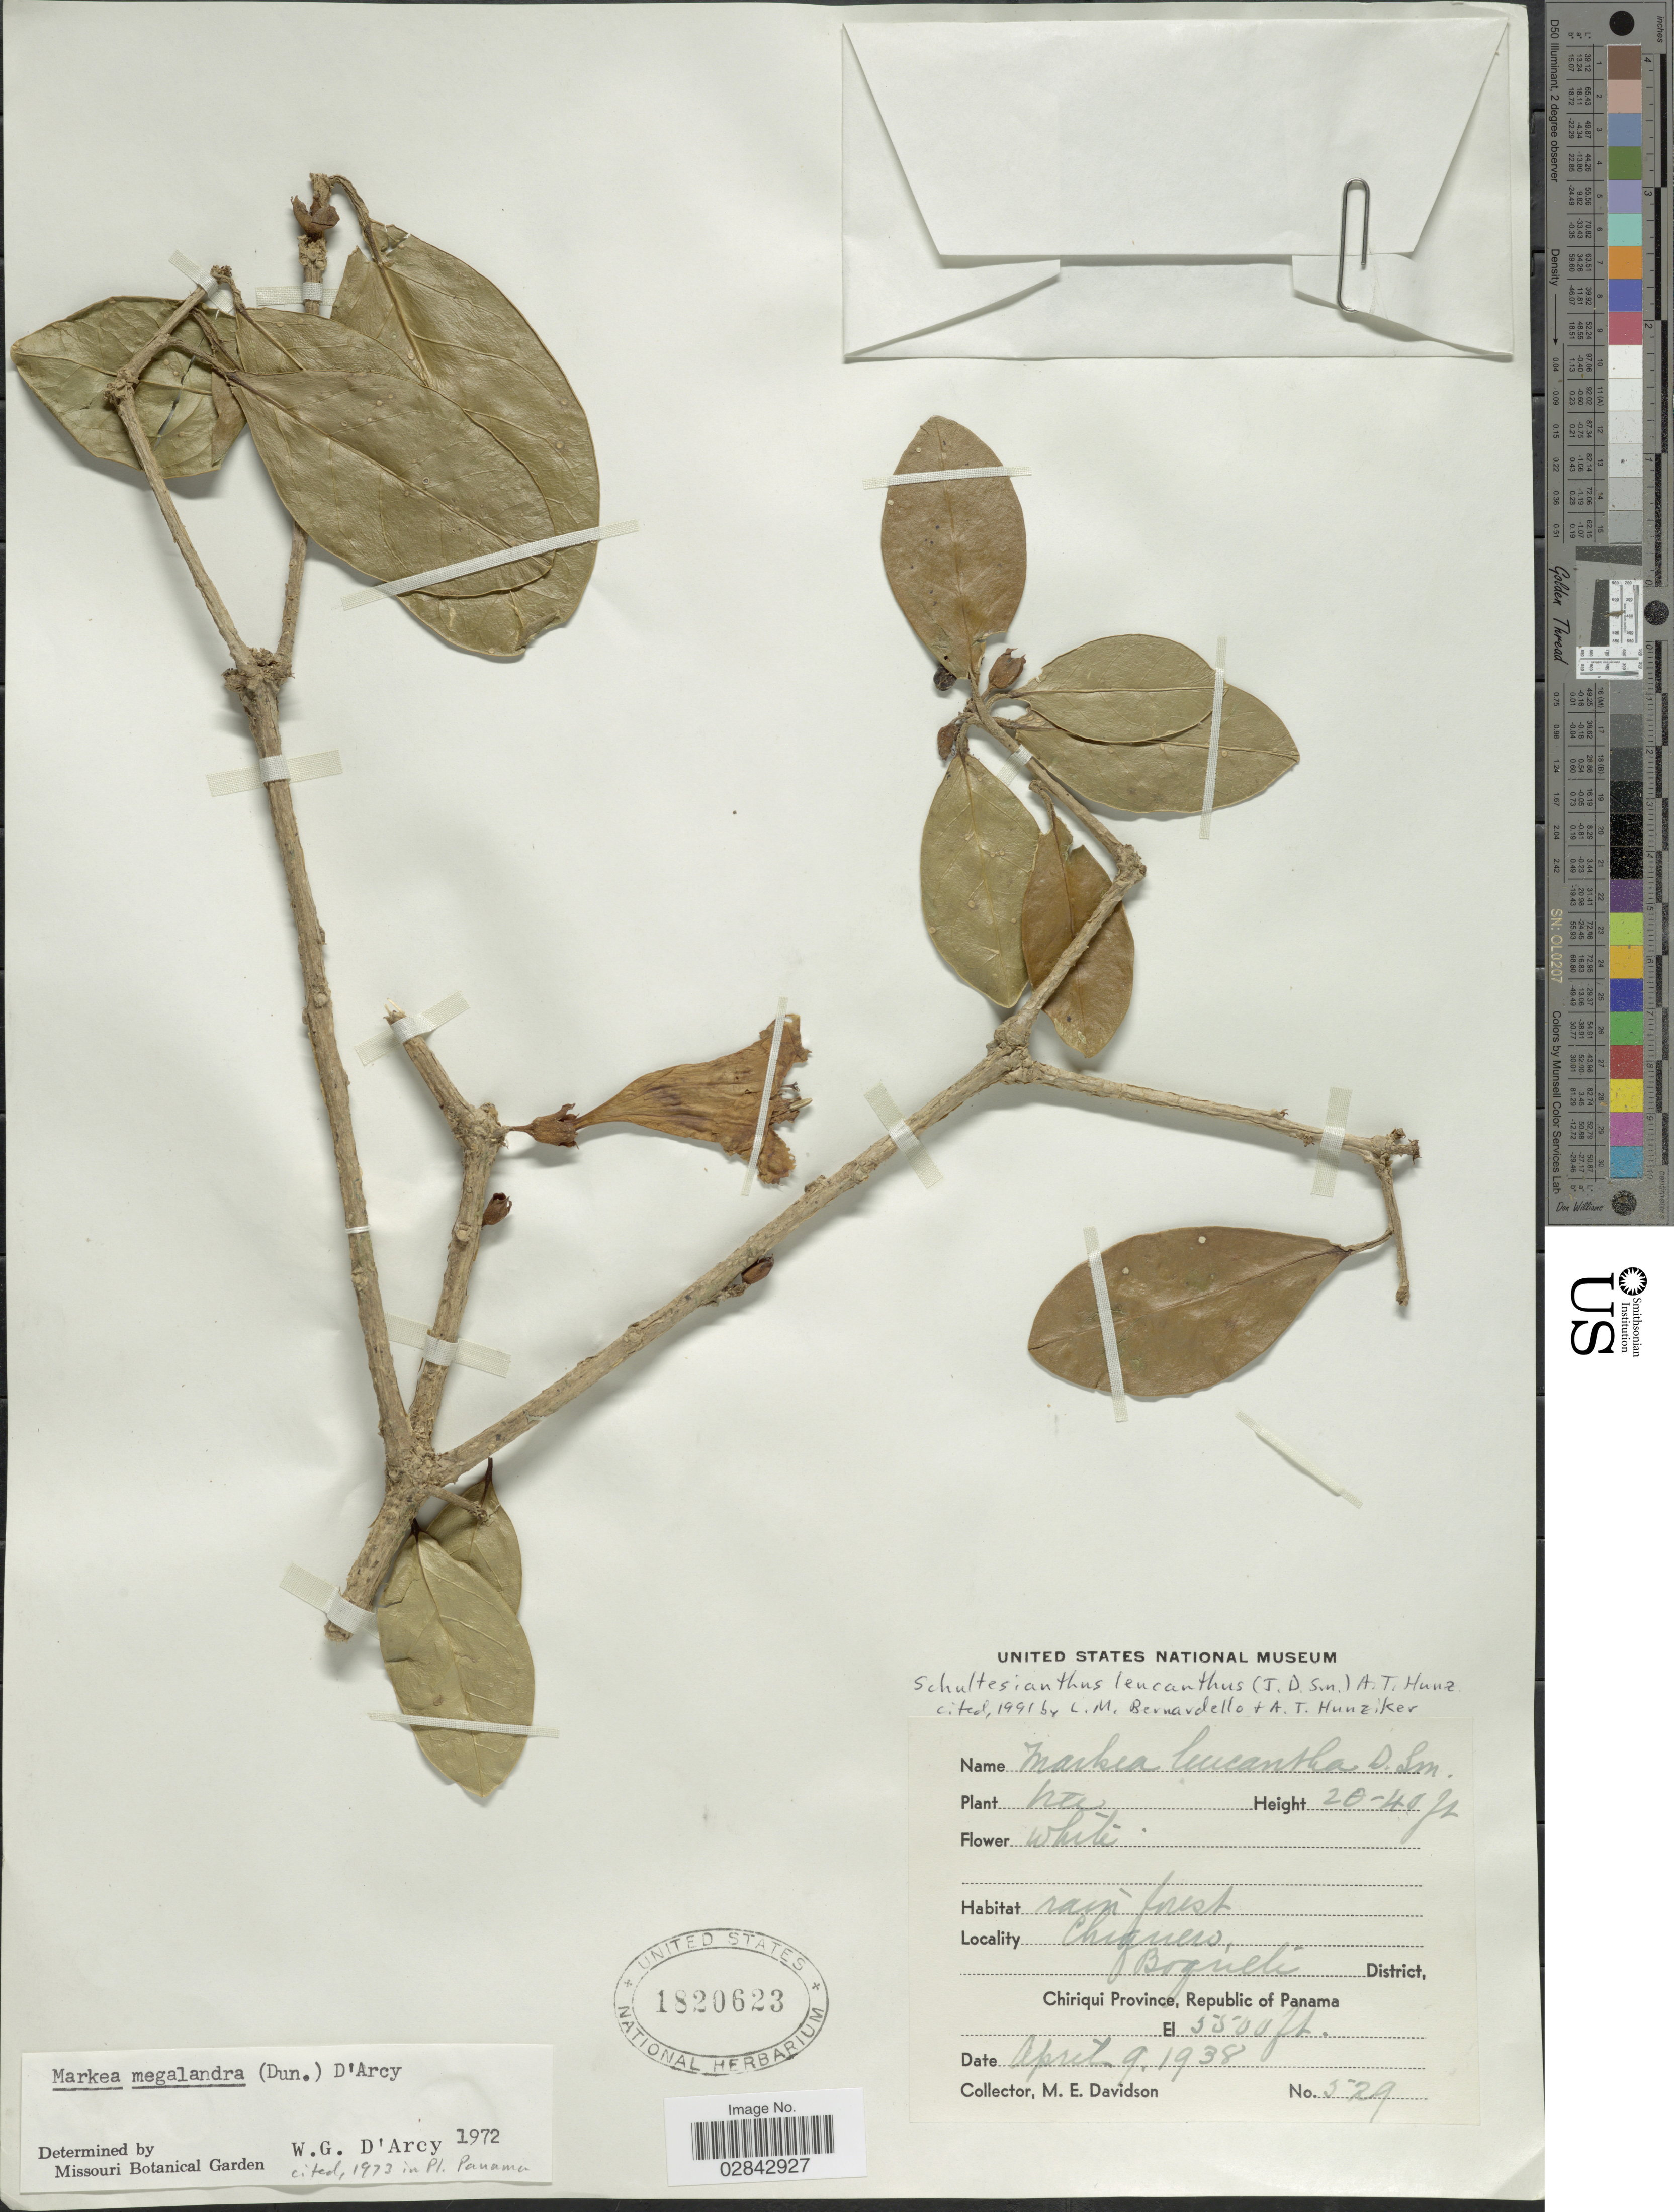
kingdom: Plantae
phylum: Tracheophyta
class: Magnoliopsida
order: Solanales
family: Solanaceae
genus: Schultesianthus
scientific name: Schultesianthus leucanthus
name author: (Donn. Sm.) Hunz.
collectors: M. E. Davidson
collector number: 529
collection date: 1938-04-09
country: Panama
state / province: Chiriqui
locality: Chiquero, Boquete District, Republic of Panama.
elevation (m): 1676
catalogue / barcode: US 1820623